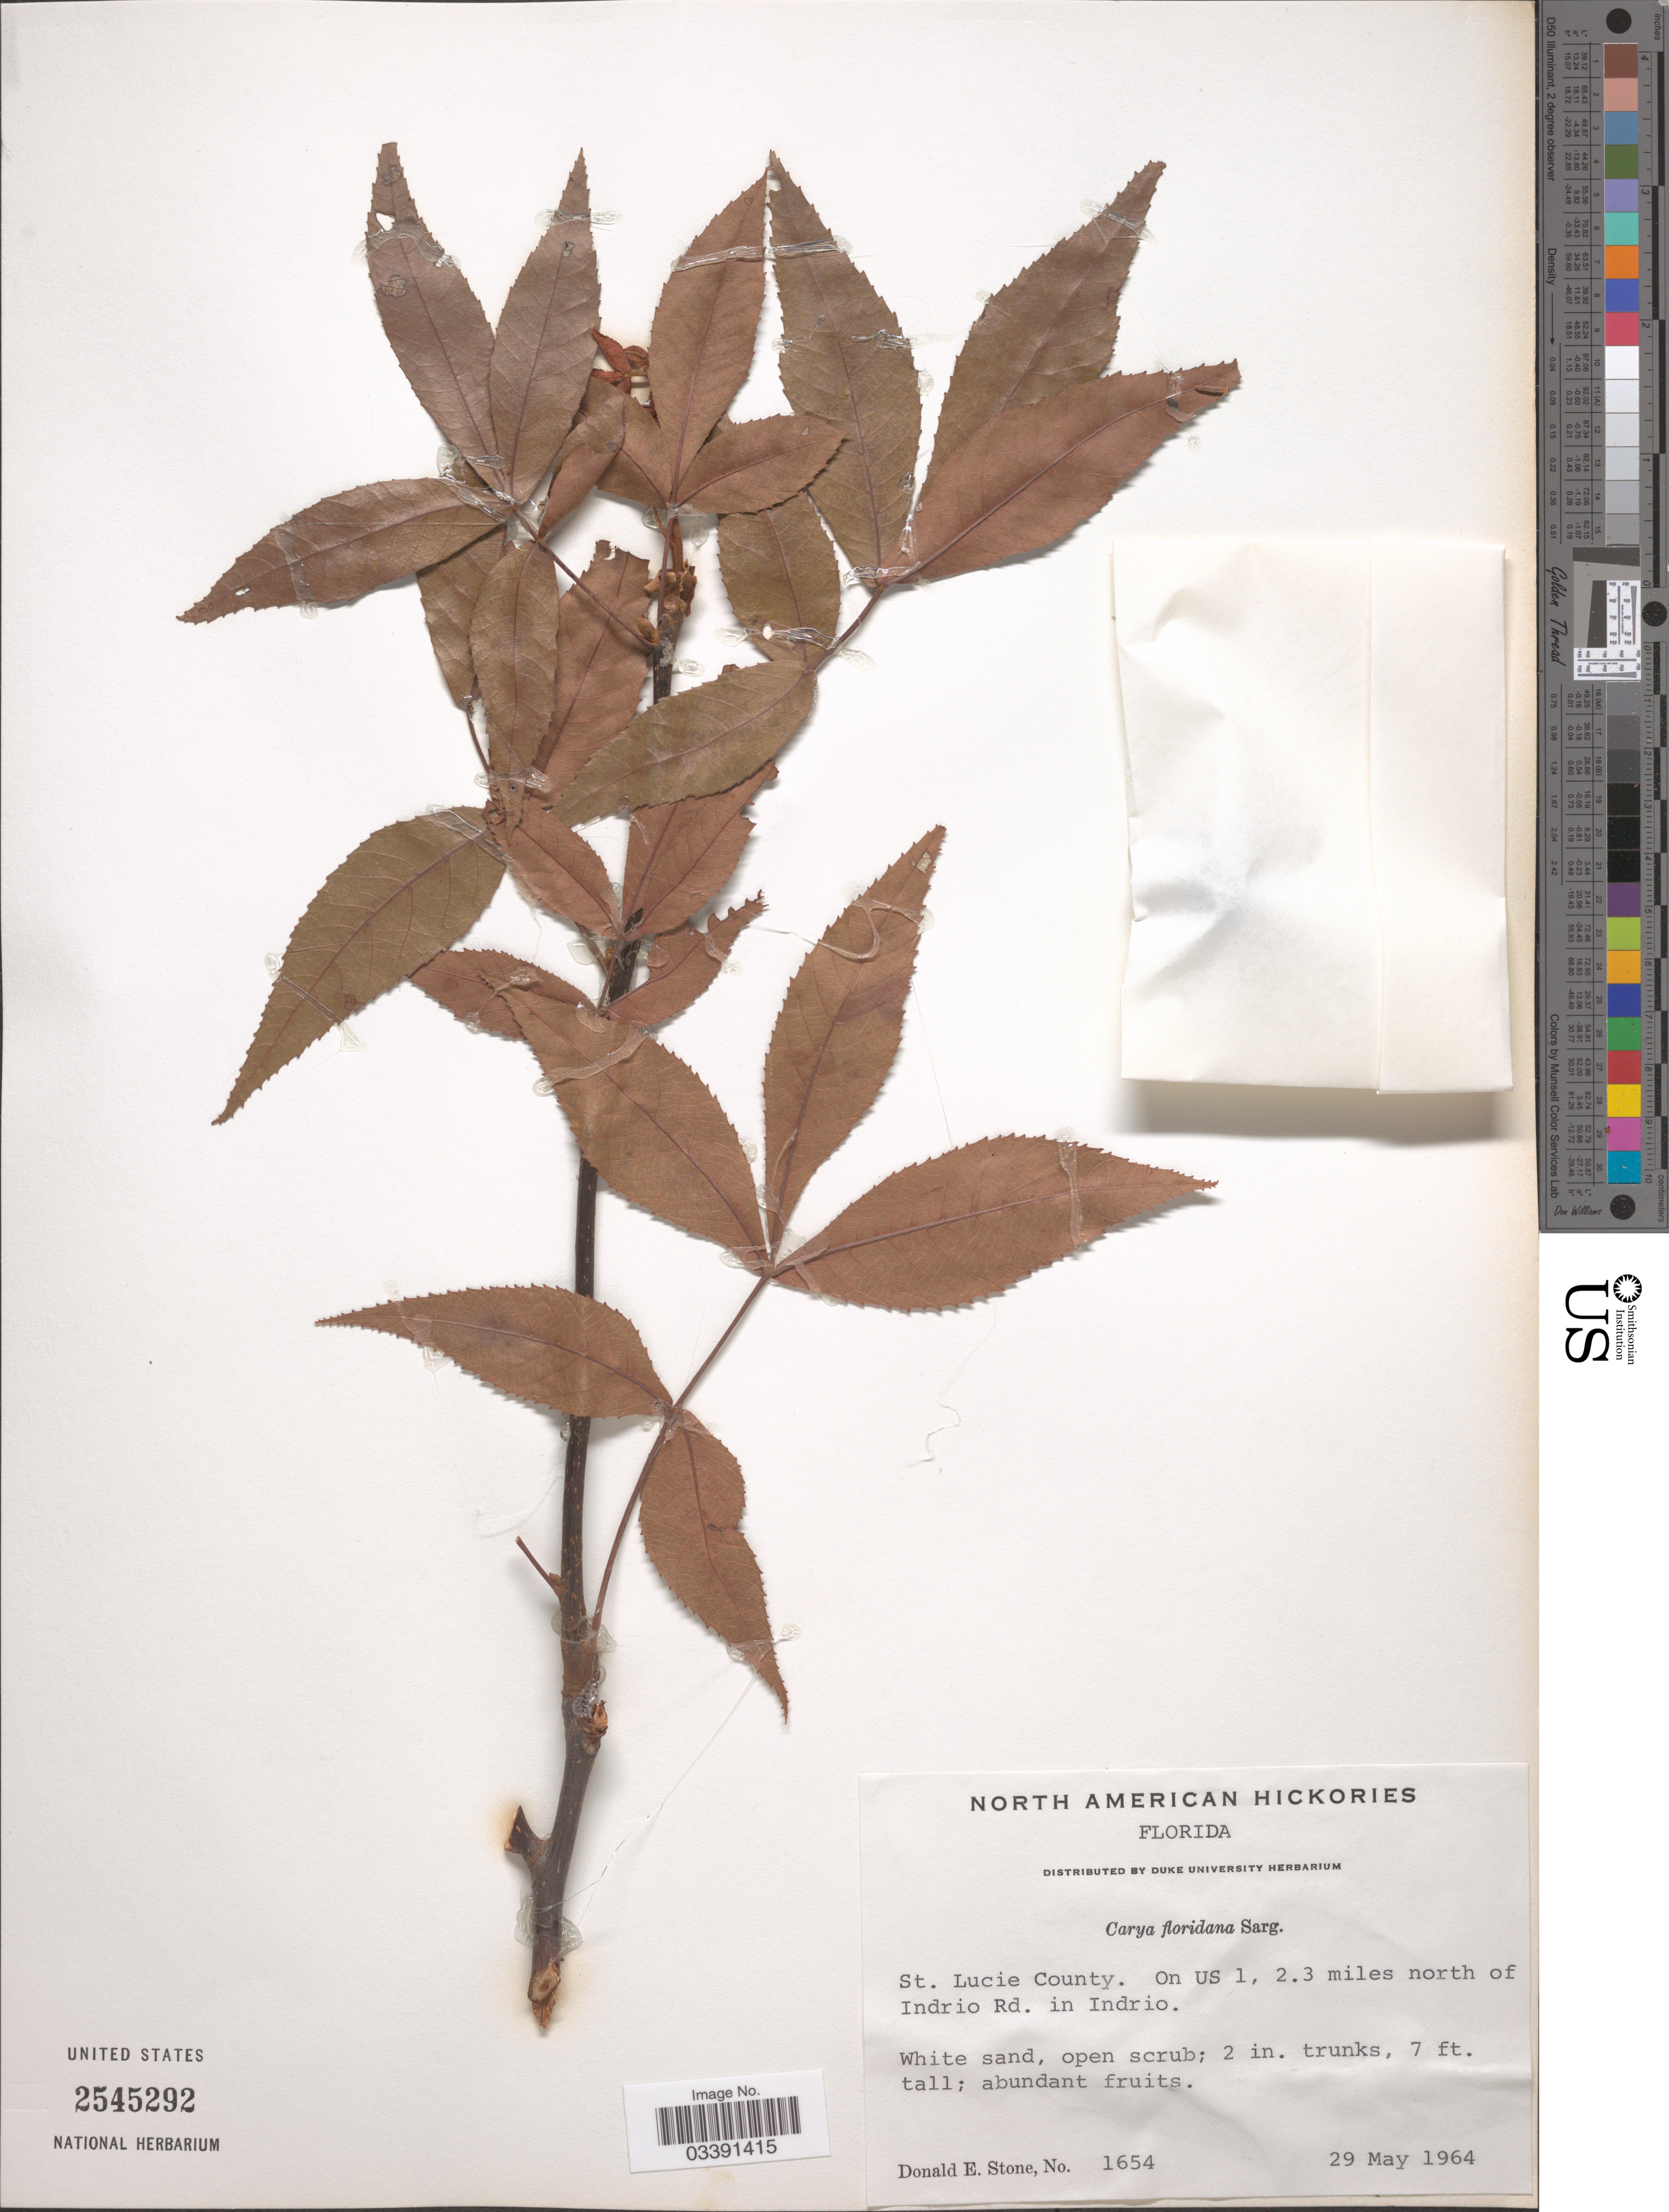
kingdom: Plantae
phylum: Tracheophyta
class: Magnoliopsida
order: Fagales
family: Juglandaceae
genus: Carya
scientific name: Carya floridana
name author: Sarg.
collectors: D. Stone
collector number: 1654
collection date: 1964-05-29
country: United States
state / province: Florida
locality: St. Lucie County. On US 1, 2.3. miles north of Indrio Rd. in Indrio.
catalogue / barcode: US 2545292